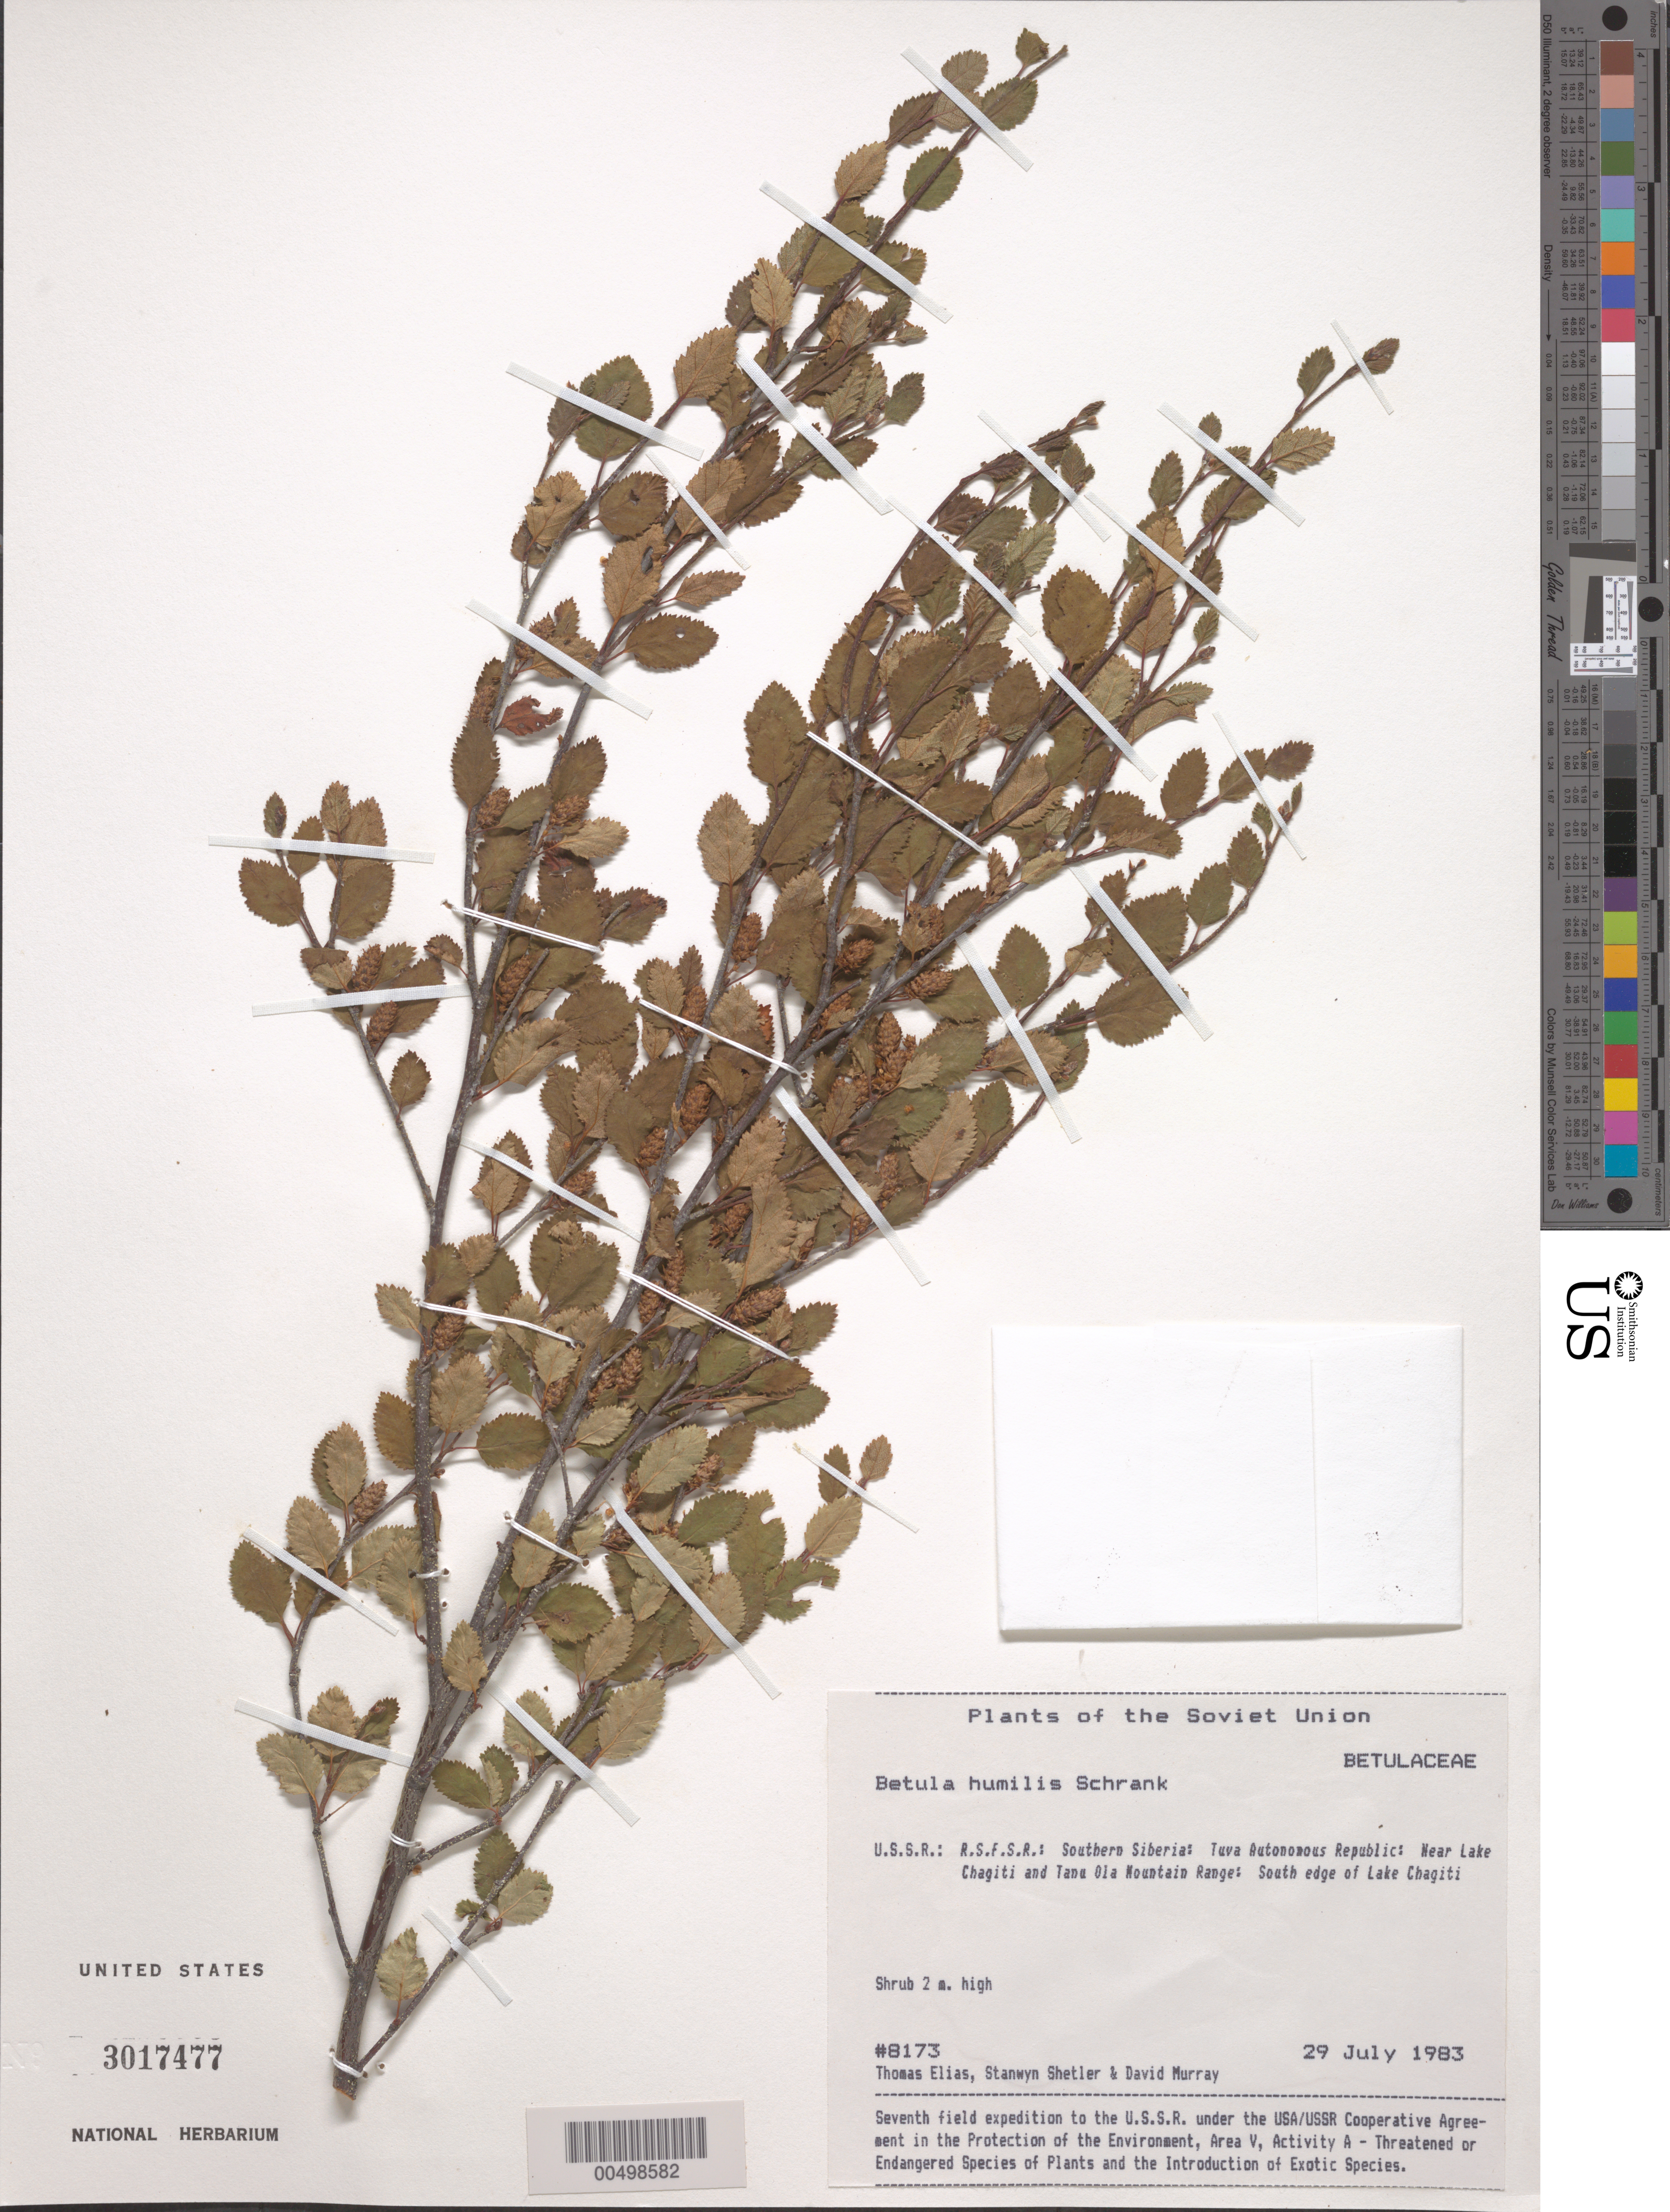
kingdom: Plantae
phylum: Tracheophyta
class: Magnoliopsida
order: Fagales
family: Betulaceae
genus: Betula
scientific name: Betula humilis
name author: Schrank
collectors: T. Elias, S. Shetler & D. F. Murray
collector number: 8173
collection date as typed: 29 Jul 1983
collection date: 1983-07-29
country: Russian Federation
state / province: Tuva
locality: near Lake Chagitai and Tannu-Ola Mountain Range, S edge of Lake Chagitai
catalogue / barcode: US 3017477